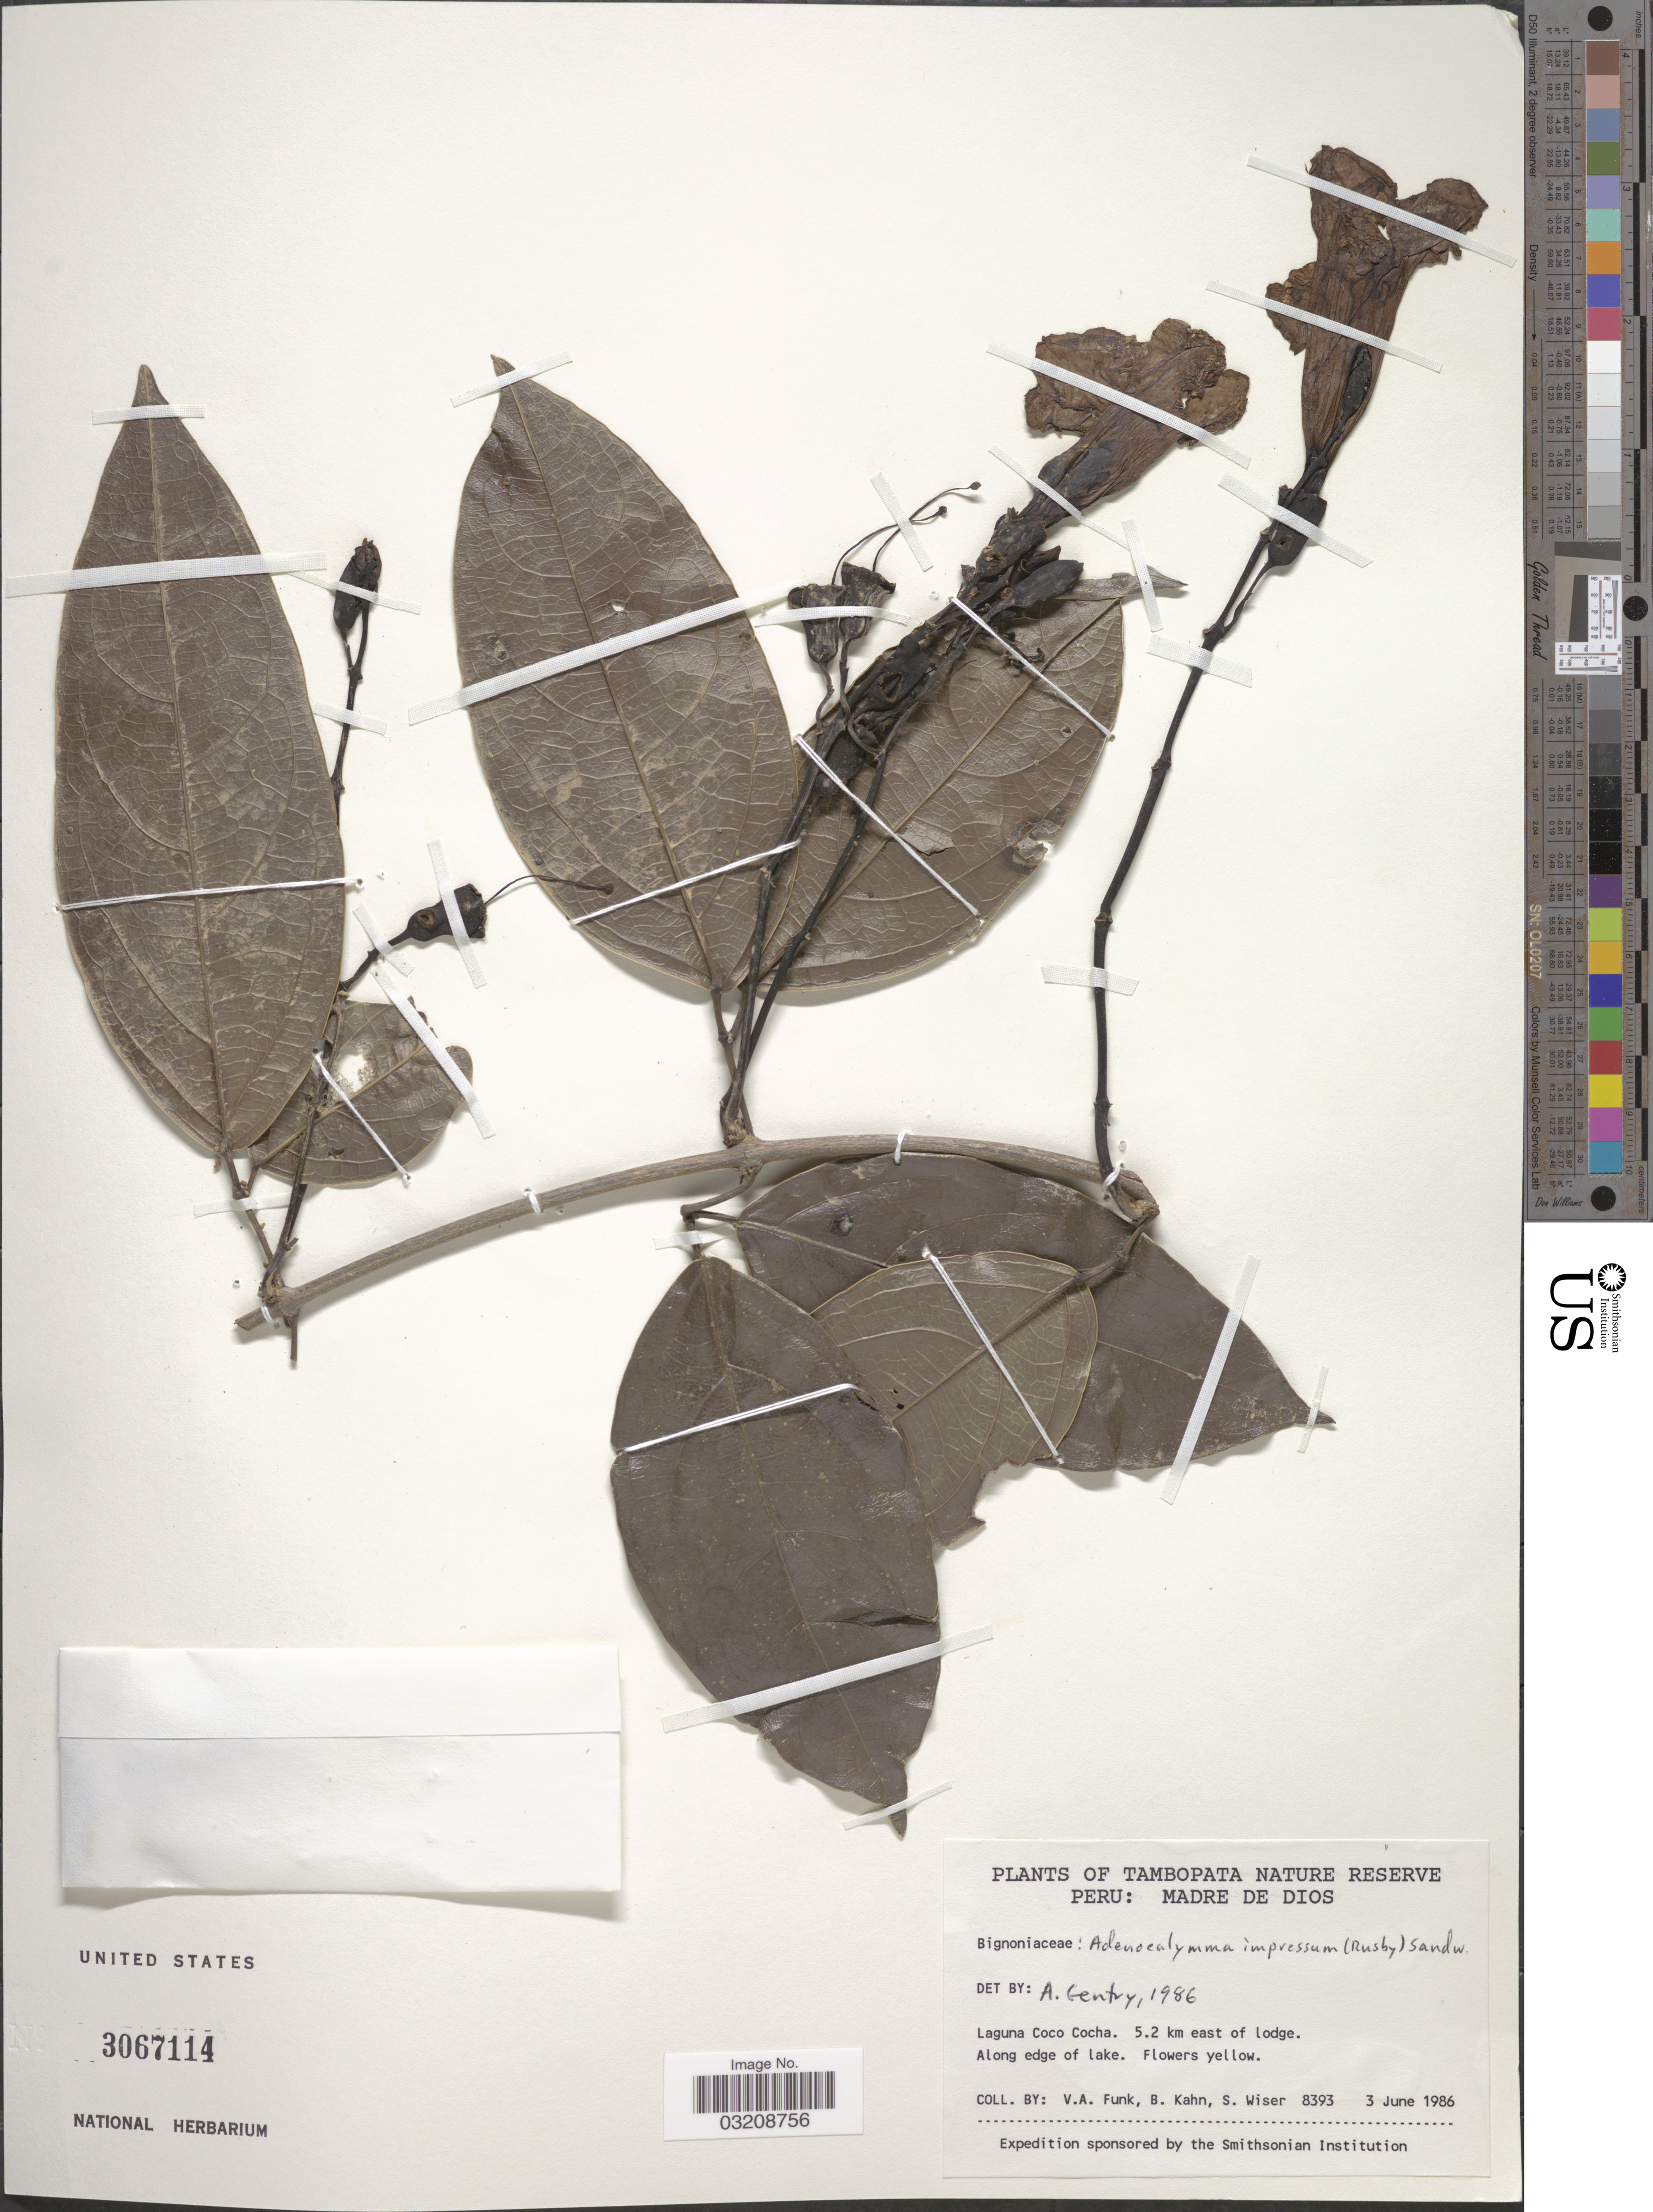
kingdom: Plantae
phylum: Tracheophyta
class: Magnoliopsida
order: Lamiales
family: Bignoniaceae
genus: Adenocalymma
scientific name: Adenocalymma impressum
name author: (Rusby) Sandwith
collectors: V. Funk, B. Kahn & S. Wiser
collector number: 8393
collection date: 1986-06-03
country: Peru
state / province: Madre de Dios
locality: Tambopata Nature Reserve. Laguna Coco Cocha. 5.2 km east of lodge.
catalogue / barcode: US 3067114